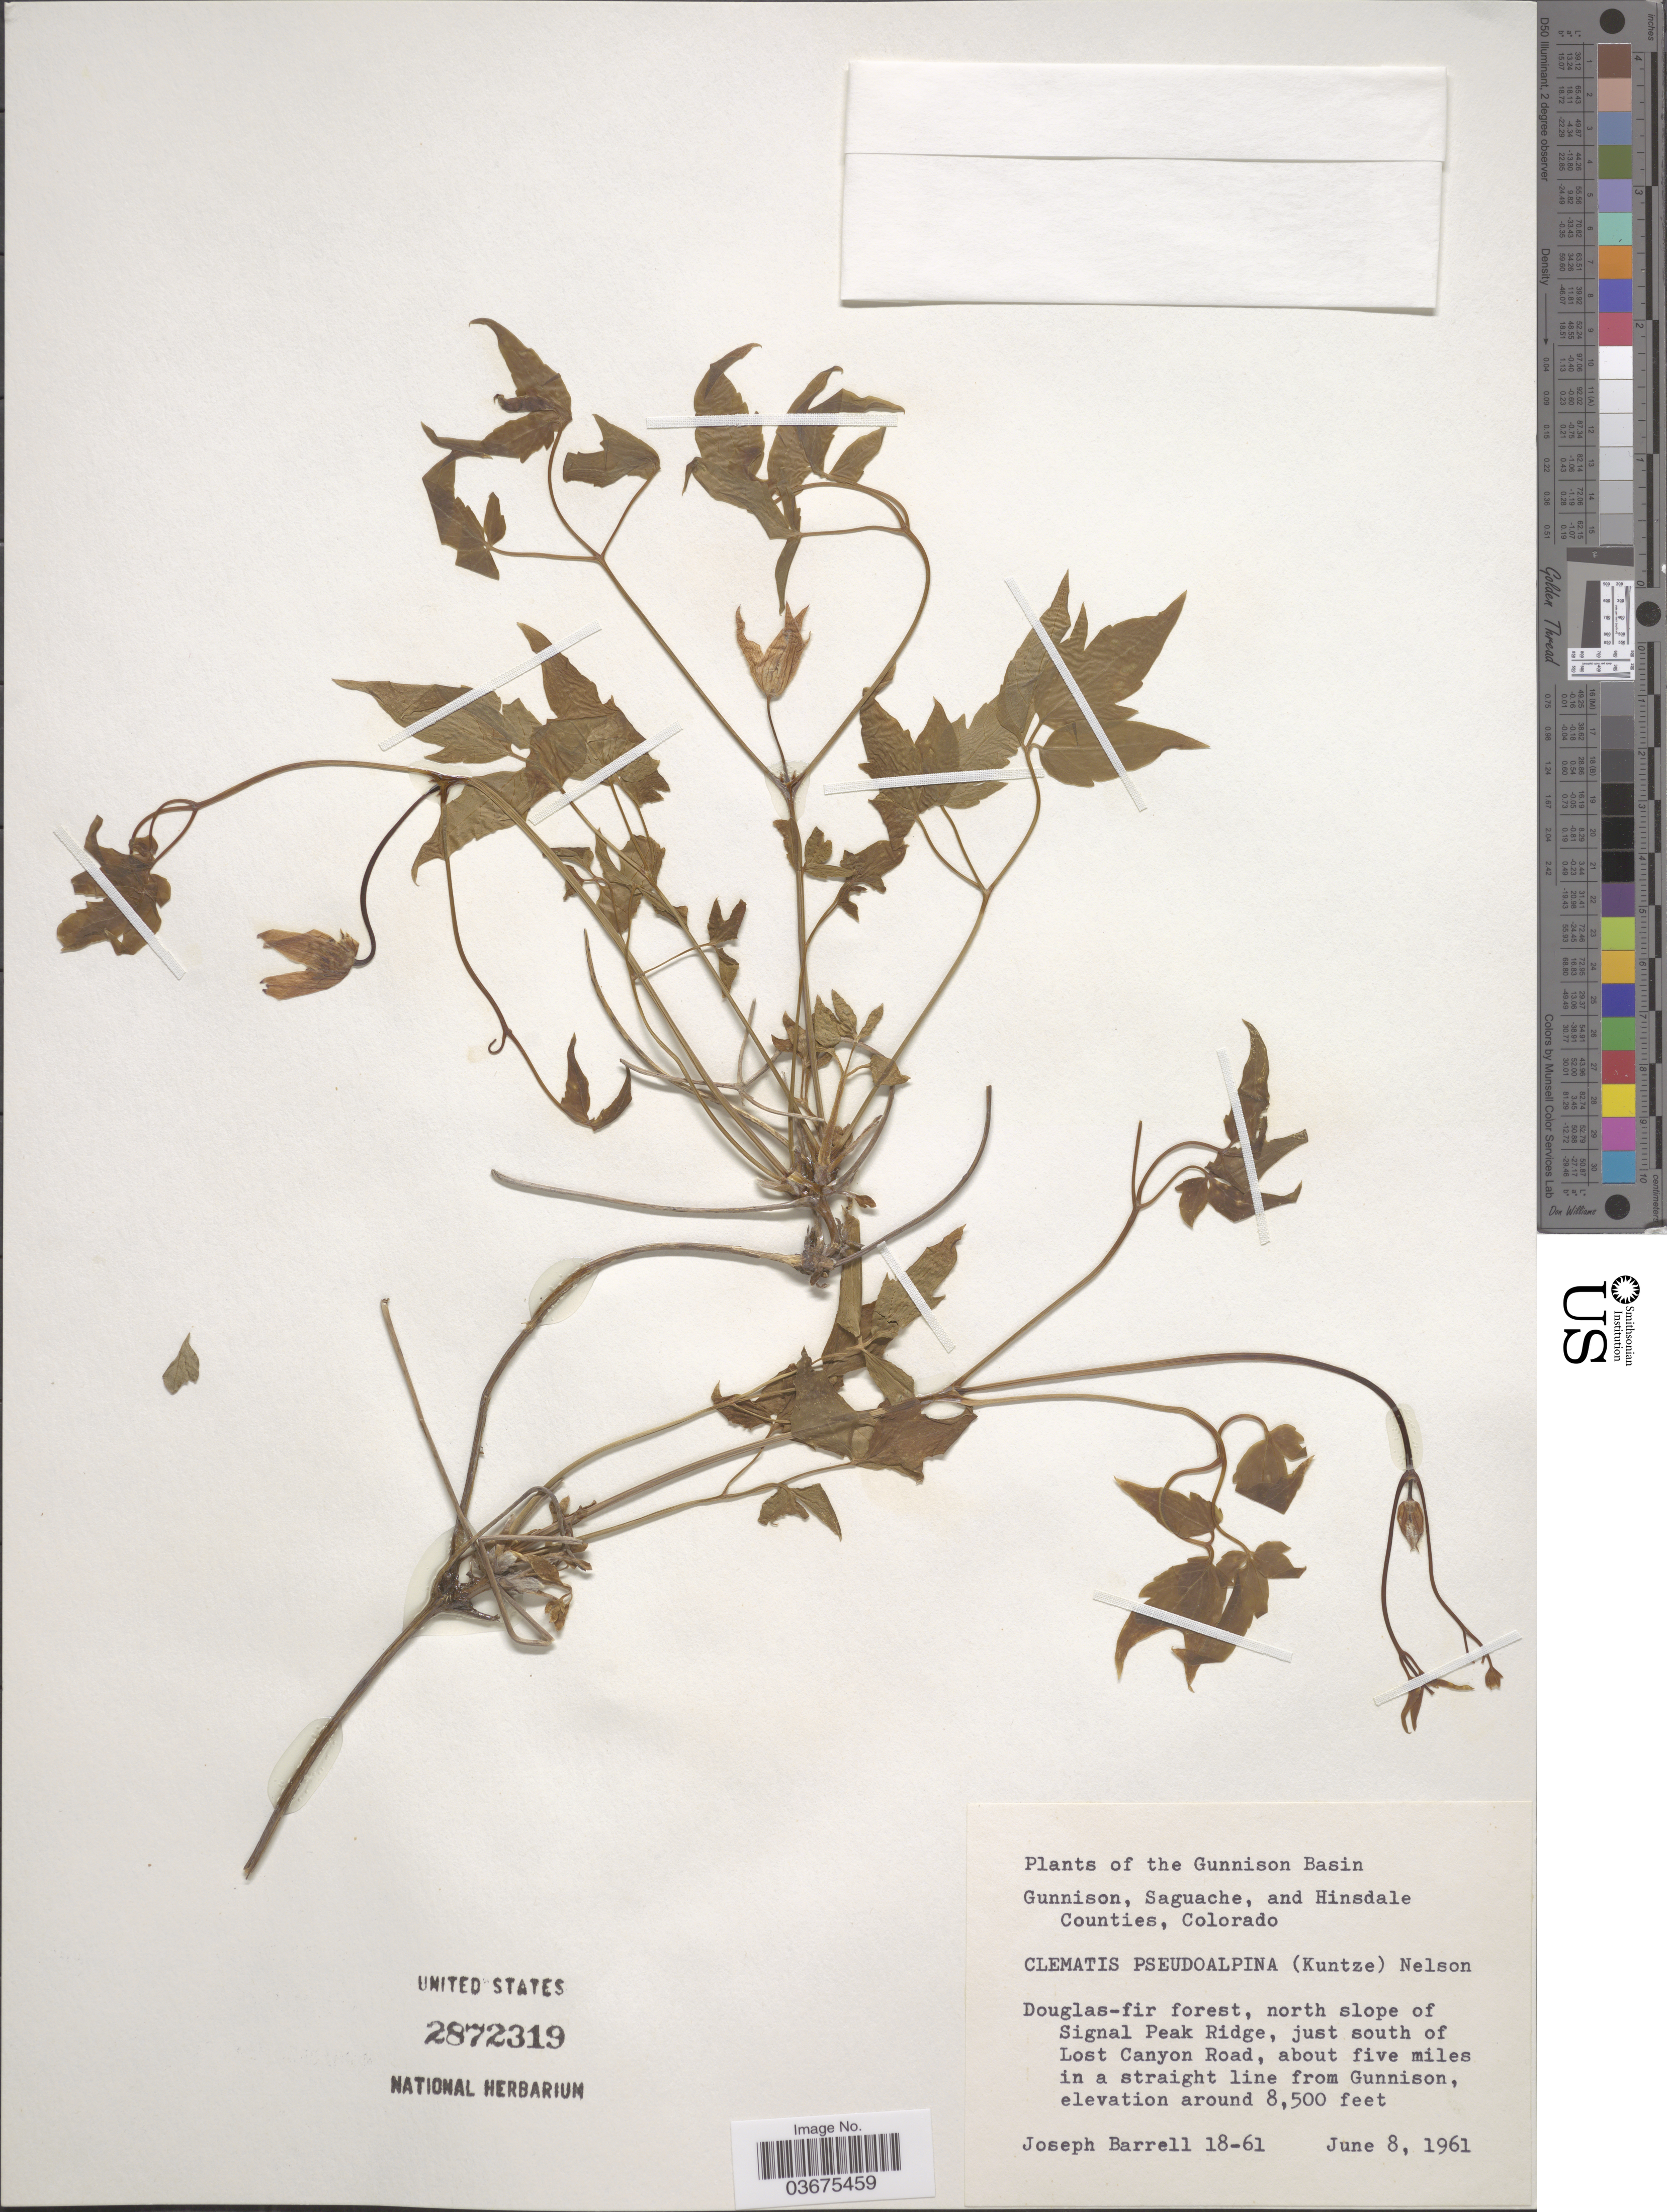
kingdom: Plantae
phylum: Tracheophyta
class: Magnoliopsida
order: Ranunculales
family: Ranunculaceae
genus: Clematis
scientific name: Clematis pseudoalpina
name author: (Kuntze) A. Nelson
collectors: J. Barrell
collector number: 18-61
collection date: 1961-06-08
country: United States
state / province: Colorado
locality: The Gunnison Basin. North slope of Signal Peak Ridge, just south of Lost Canyon Road, about five miles in a straight line from Gunnison.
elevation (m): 2591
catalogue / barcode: US 2872319